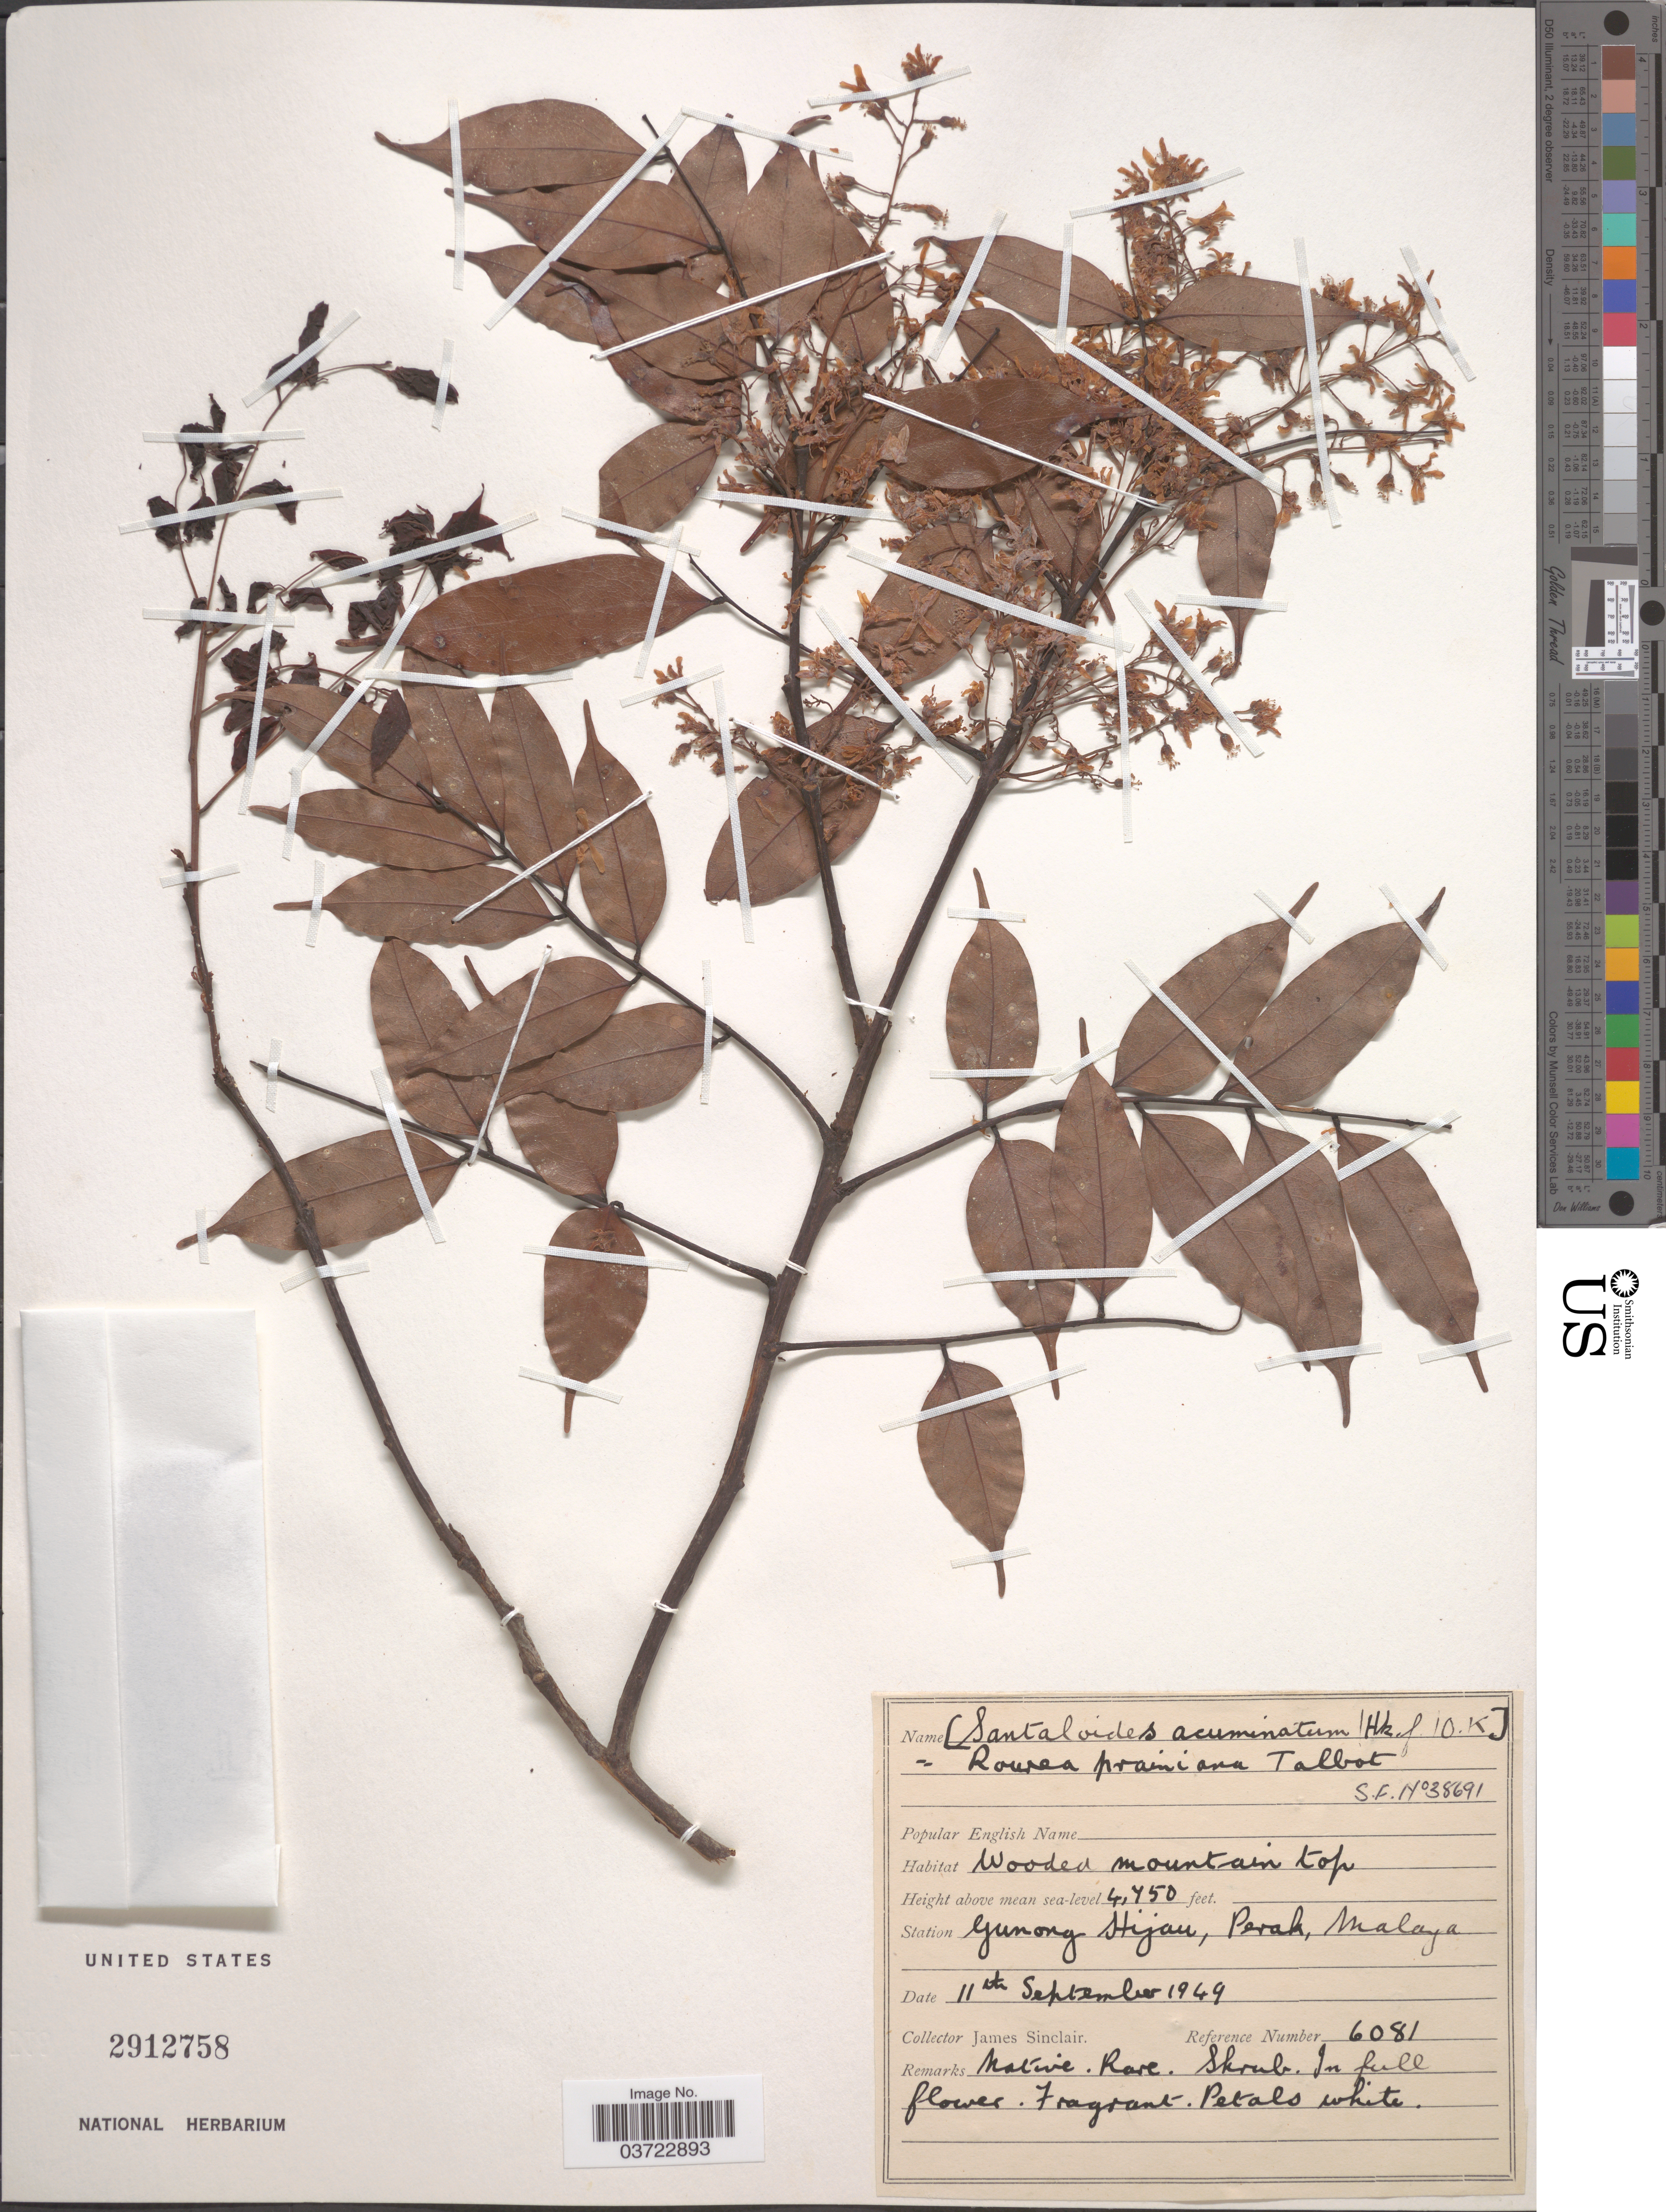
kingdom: Plantae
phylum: Tracheophyta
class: Magnoliopsida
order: Oxalidales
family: Connaraceae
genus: Rourea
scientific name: Rourea prainiana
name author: Talbot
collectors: J. Sinclair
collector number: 6081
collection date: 1949-09-11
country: Malaysia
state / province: Perak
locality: Station Gunong Hijau, Malaya.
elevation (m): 1448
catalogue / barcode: US 2912758